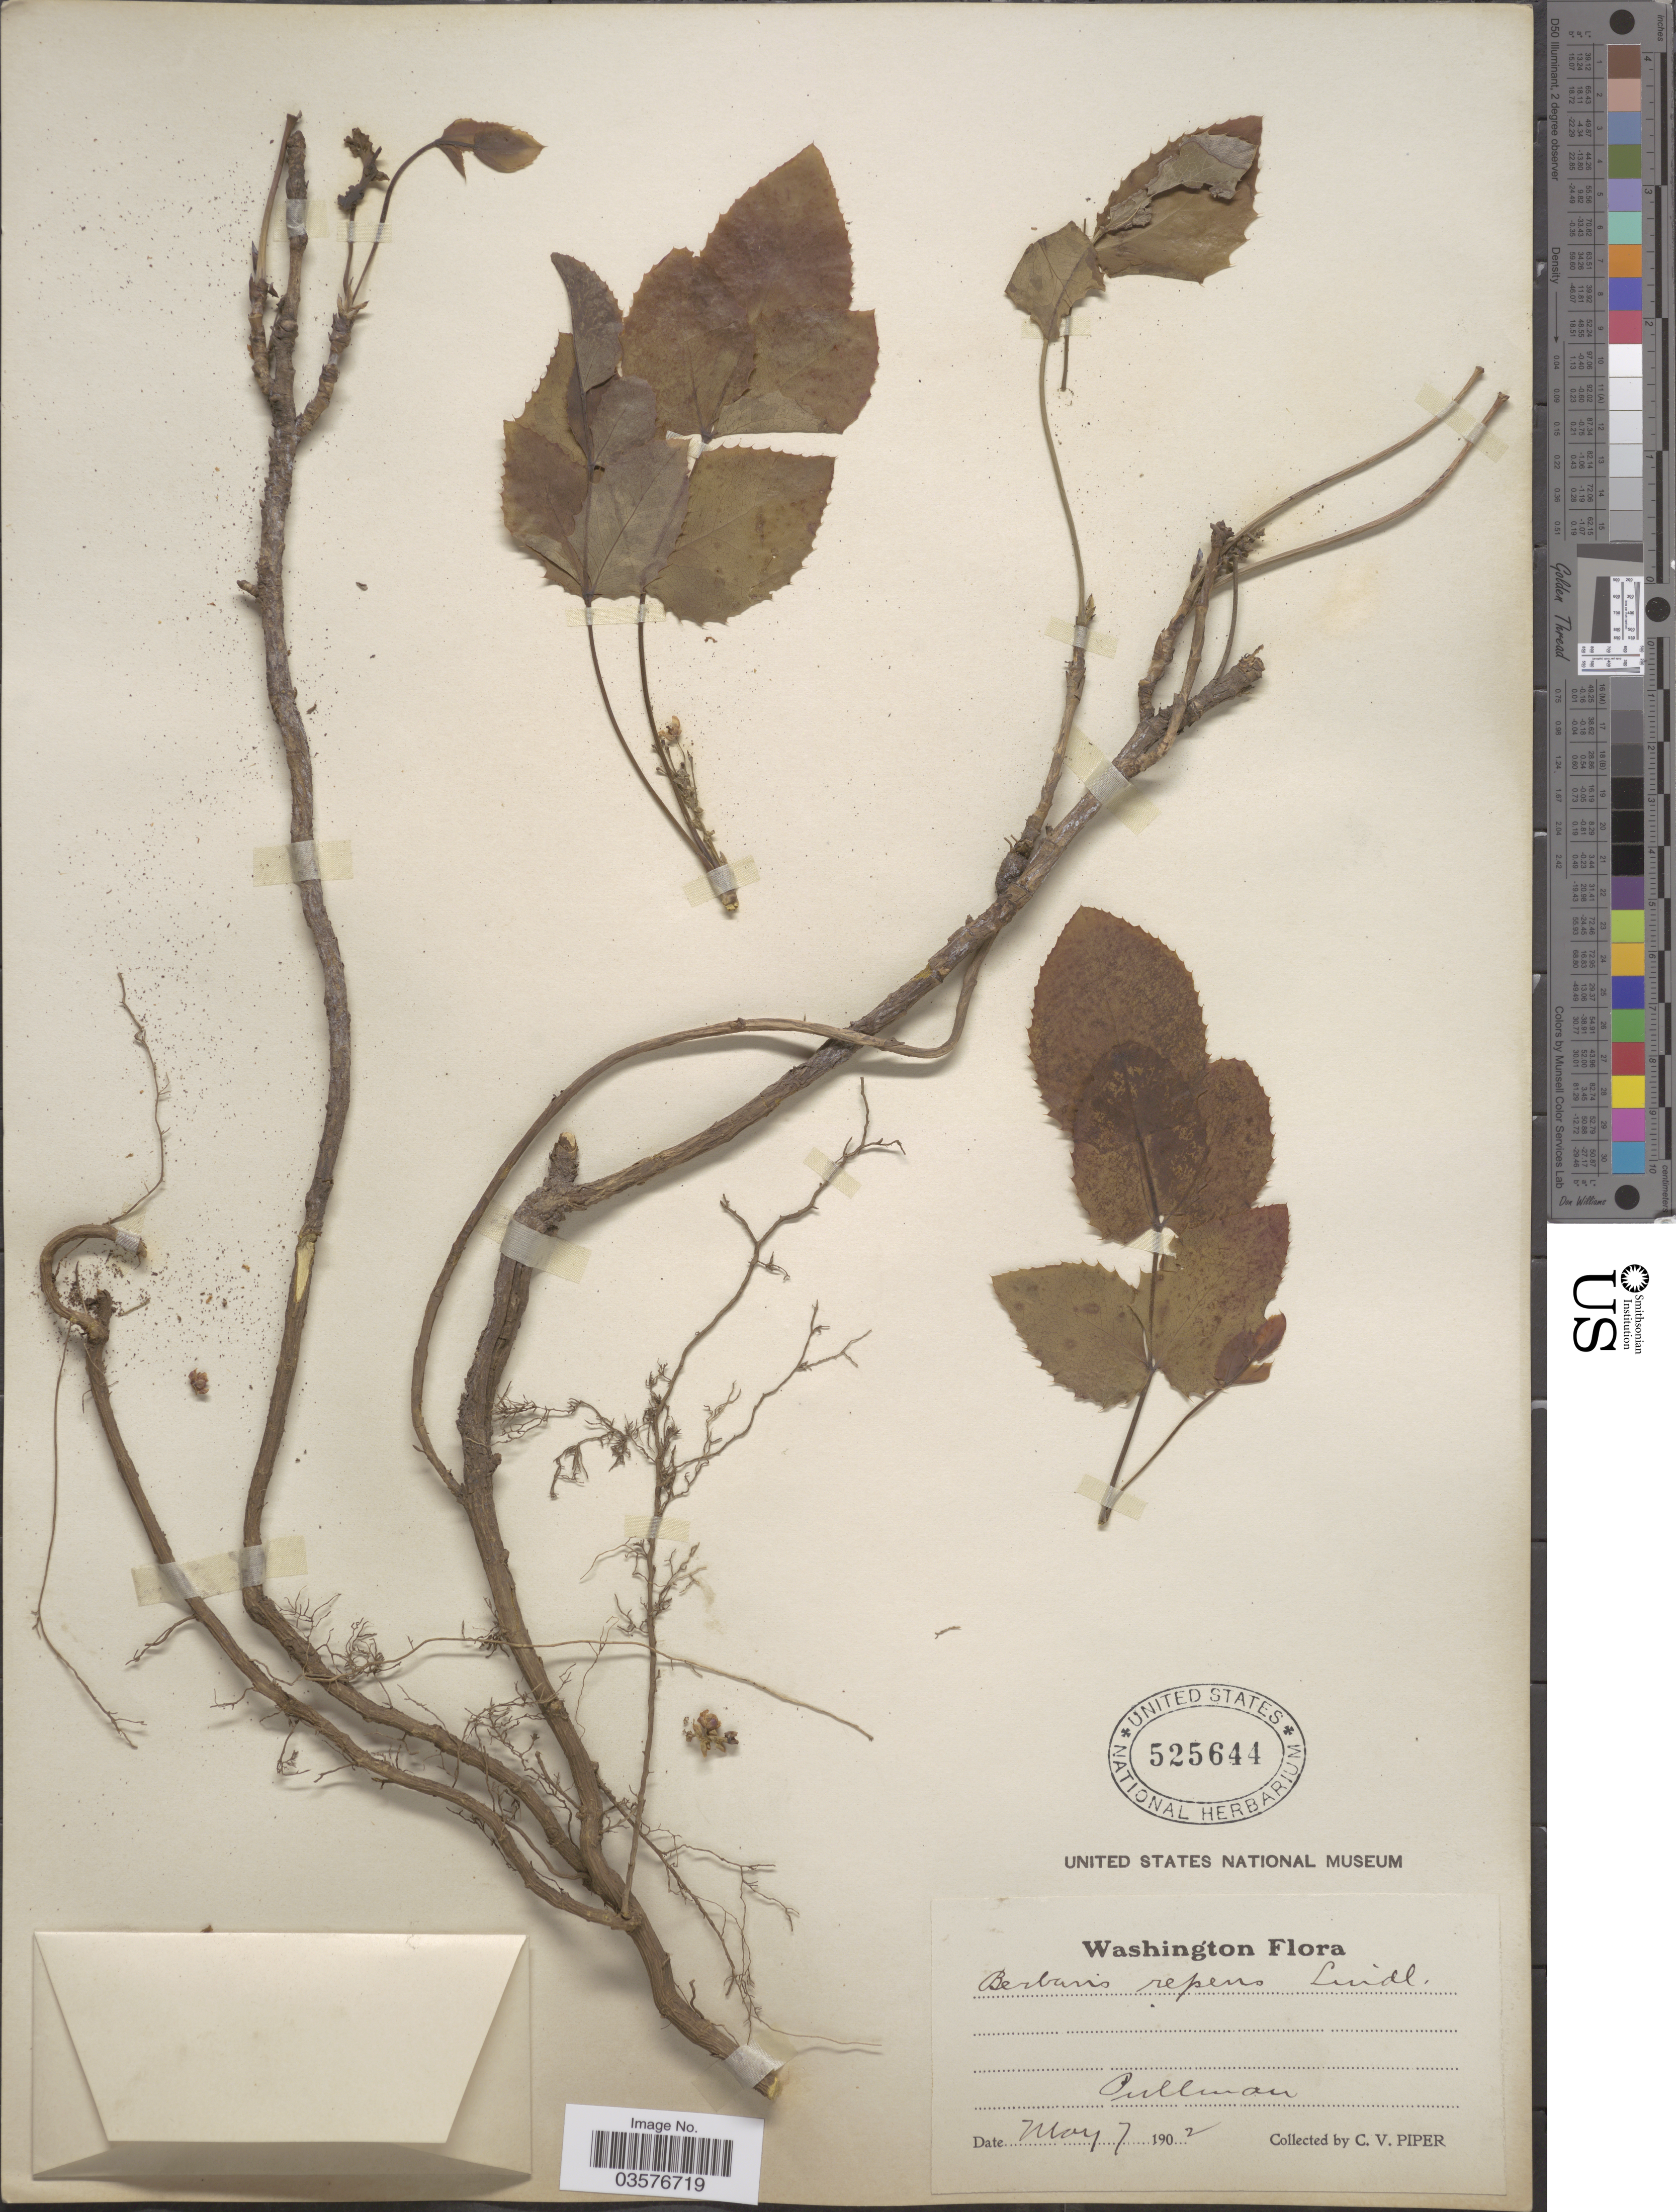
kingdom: Plantae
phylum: Tracheophyta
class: Magnoliopsida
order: Ranunculales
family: Berberidaceae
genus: Mahonia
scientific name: Mahonia repens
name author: (Lindl.) G. Don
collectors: C. V. Piper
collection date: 1902-05-07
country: United States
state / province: Washington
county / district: Whitman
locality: Pullman.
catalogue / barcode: US 525644